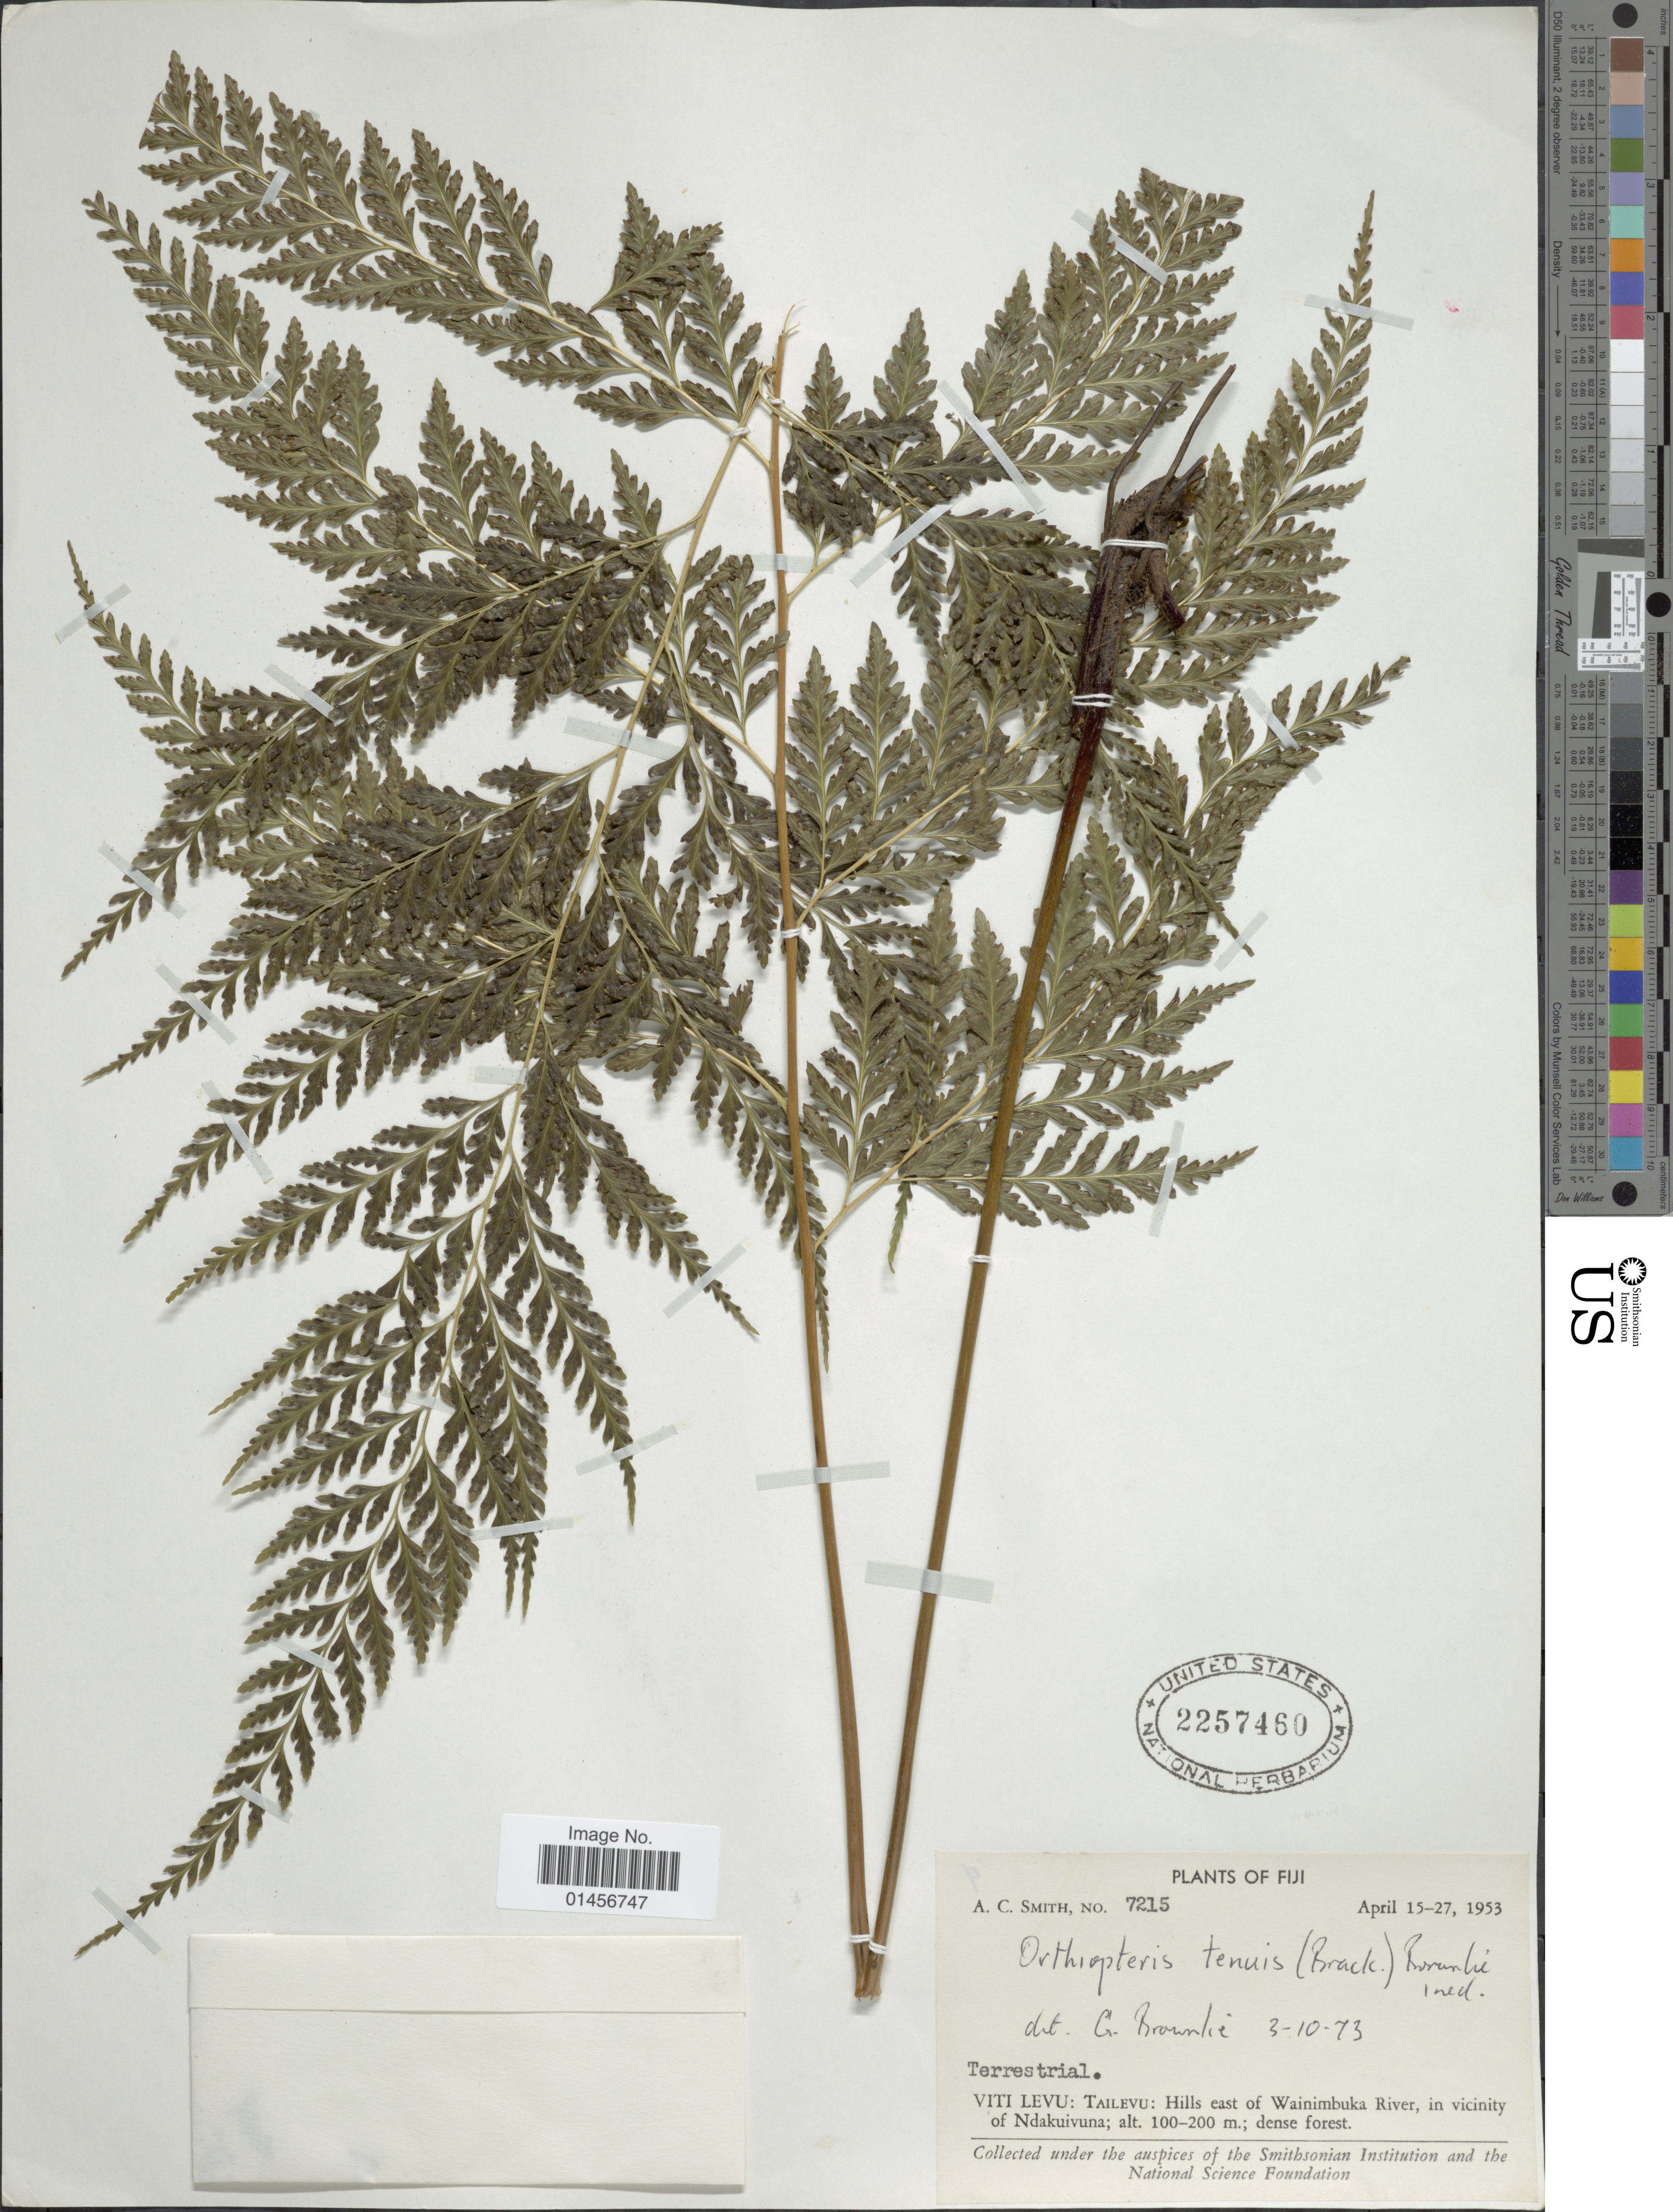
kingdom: Plantae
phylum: Tracheophyta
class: Polypodiopsida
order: Polypodiales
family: Saccolomataceae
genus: Saccoloma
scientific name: Saccoloma tenue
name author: (Brack.) Mett.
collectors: A. C. Smith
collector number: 7215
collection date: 1953-04-15/1953-04-27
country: Fiji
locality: Viti Levu: Tailevu: Hills east of Wainimbuka River, in vicinity of Ndakuivuna.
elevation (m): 100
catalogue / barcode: US 2257460